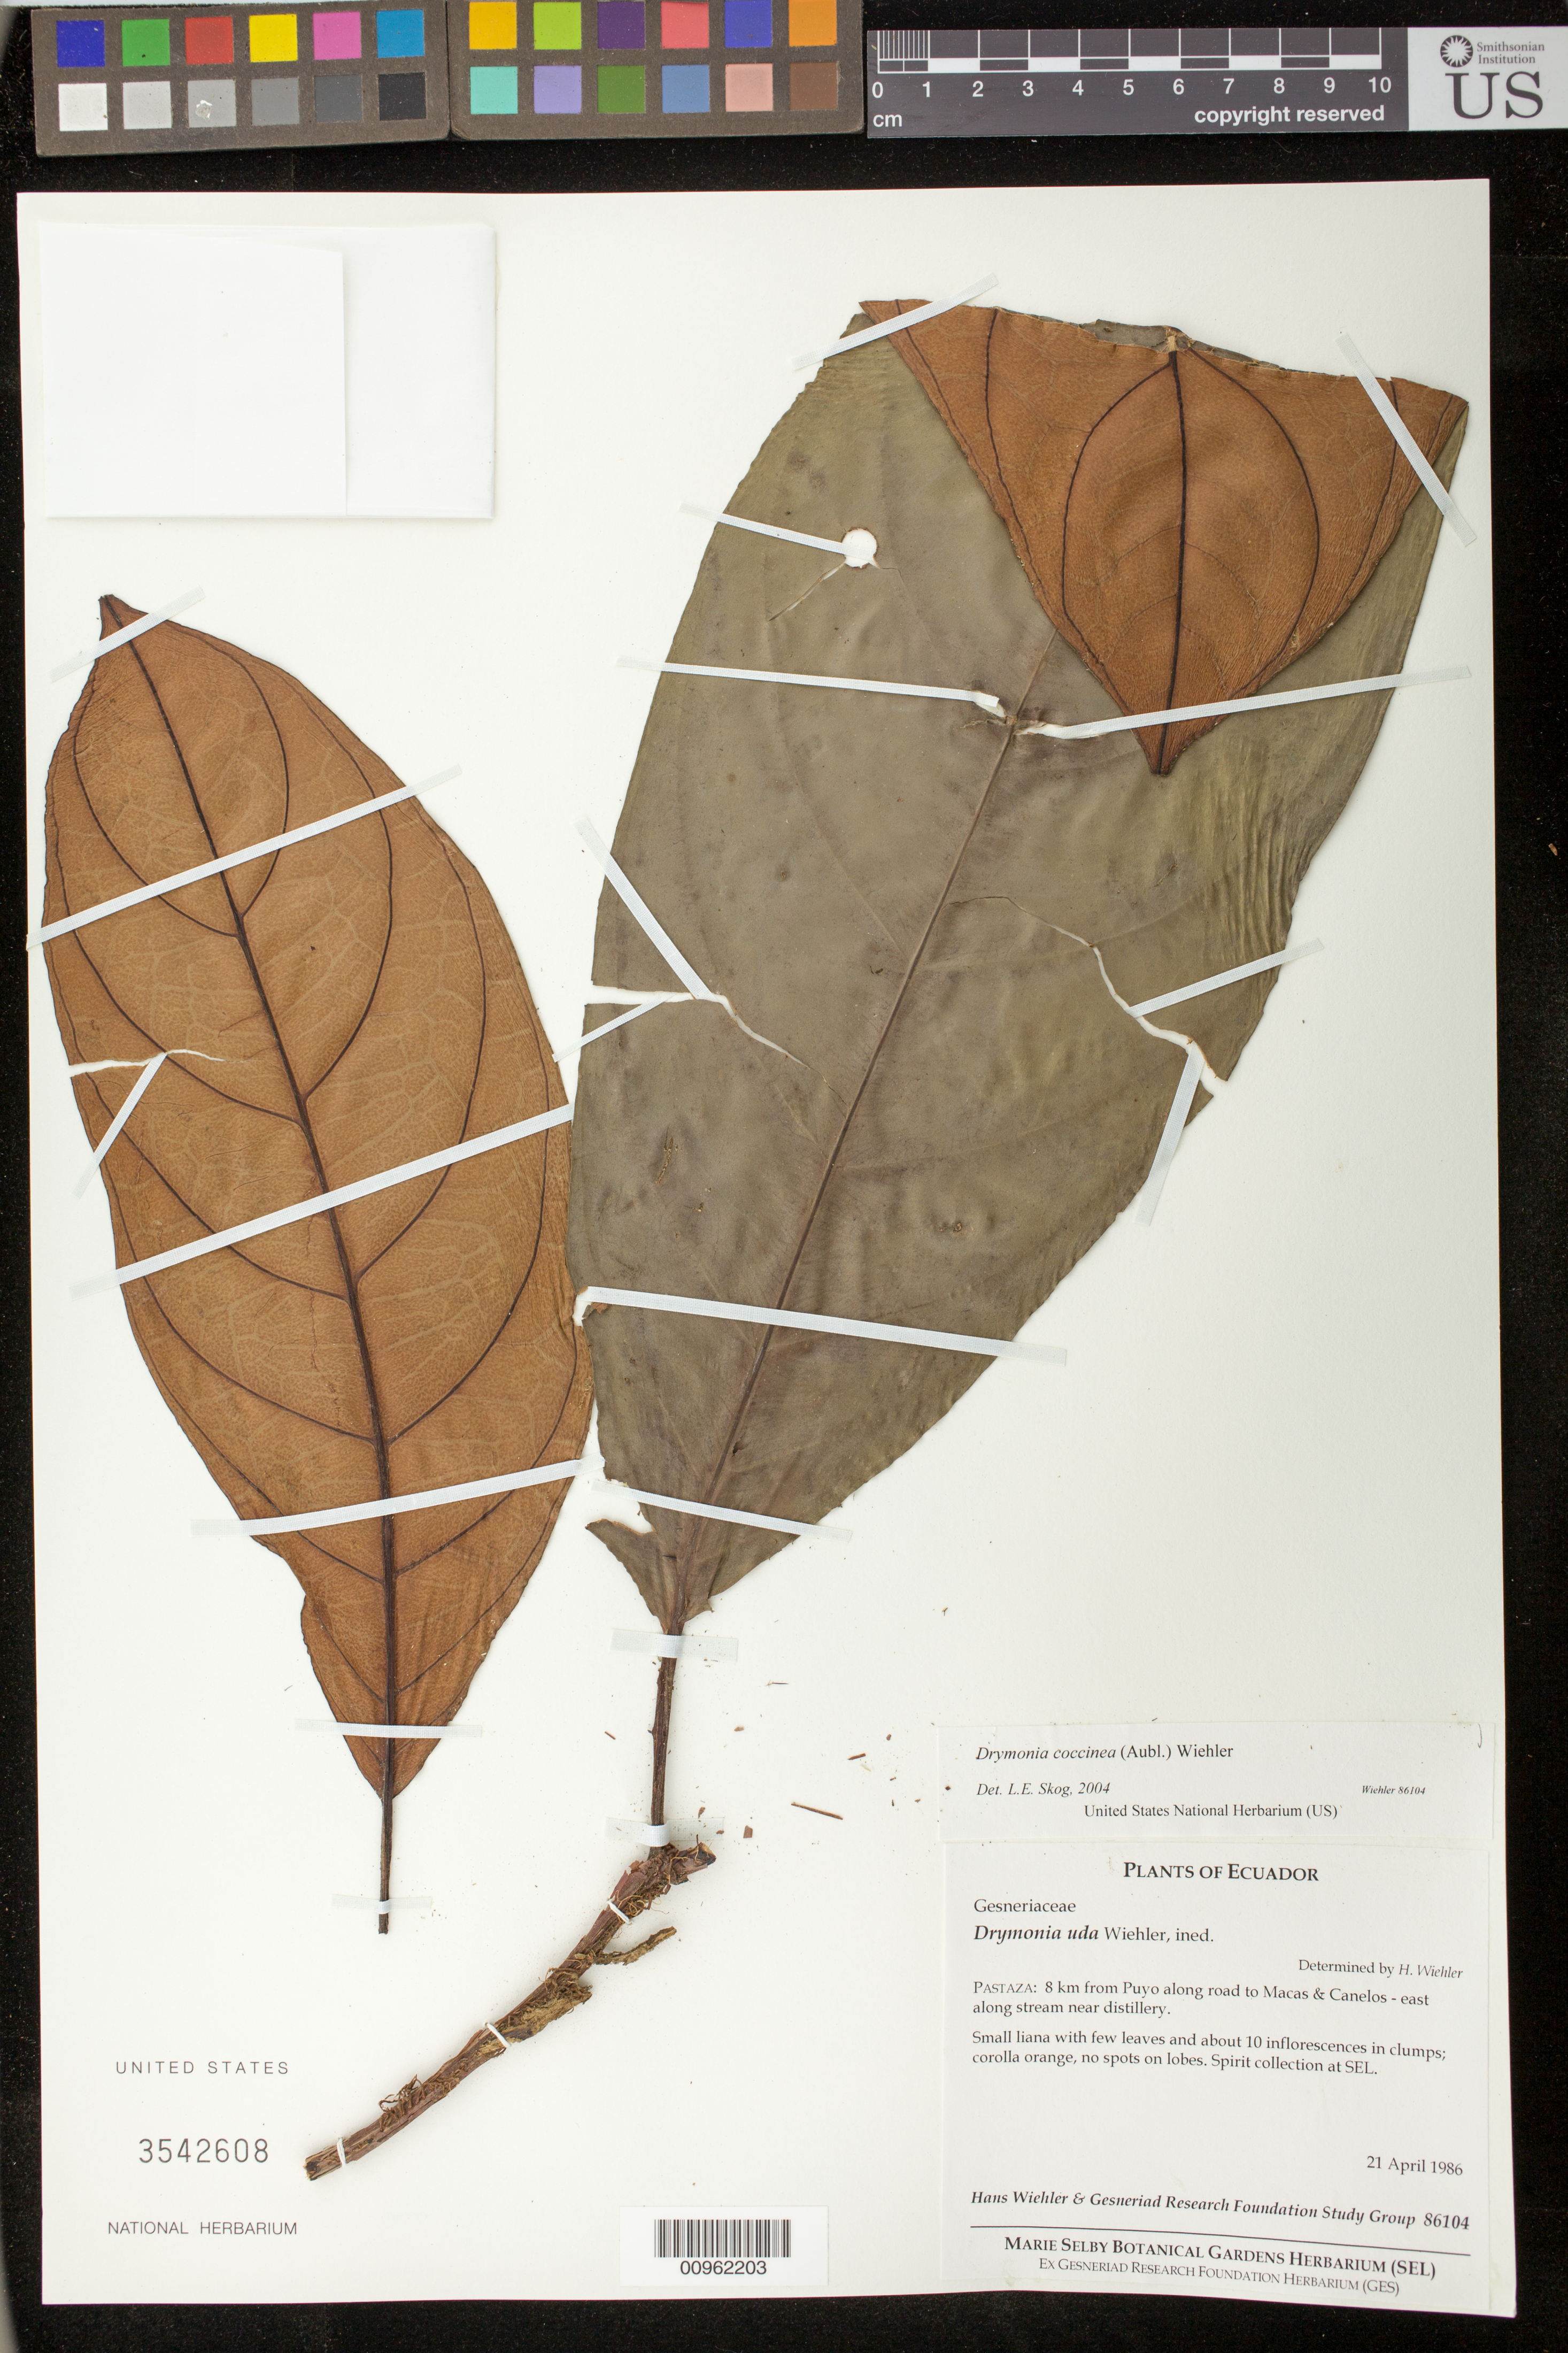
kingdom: Plantae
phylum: Tracheophyta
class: Magnoliopsida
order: Lamiales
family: Gesneriaceae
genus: Drymonia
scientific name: Drymonia coccinea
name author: (Aubl.) Wiehler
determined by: Skog, Laurence E.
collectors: H. J. Wiehler & GRF Study Group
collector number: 86104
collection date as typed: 21 Apr 1986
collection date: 1986-04-21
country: Ecuador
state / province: Pastaza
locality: Pastaza: 8 km from Puyo along road to Macas & Canelos - east along stream near distillery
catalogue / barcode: US 3542608